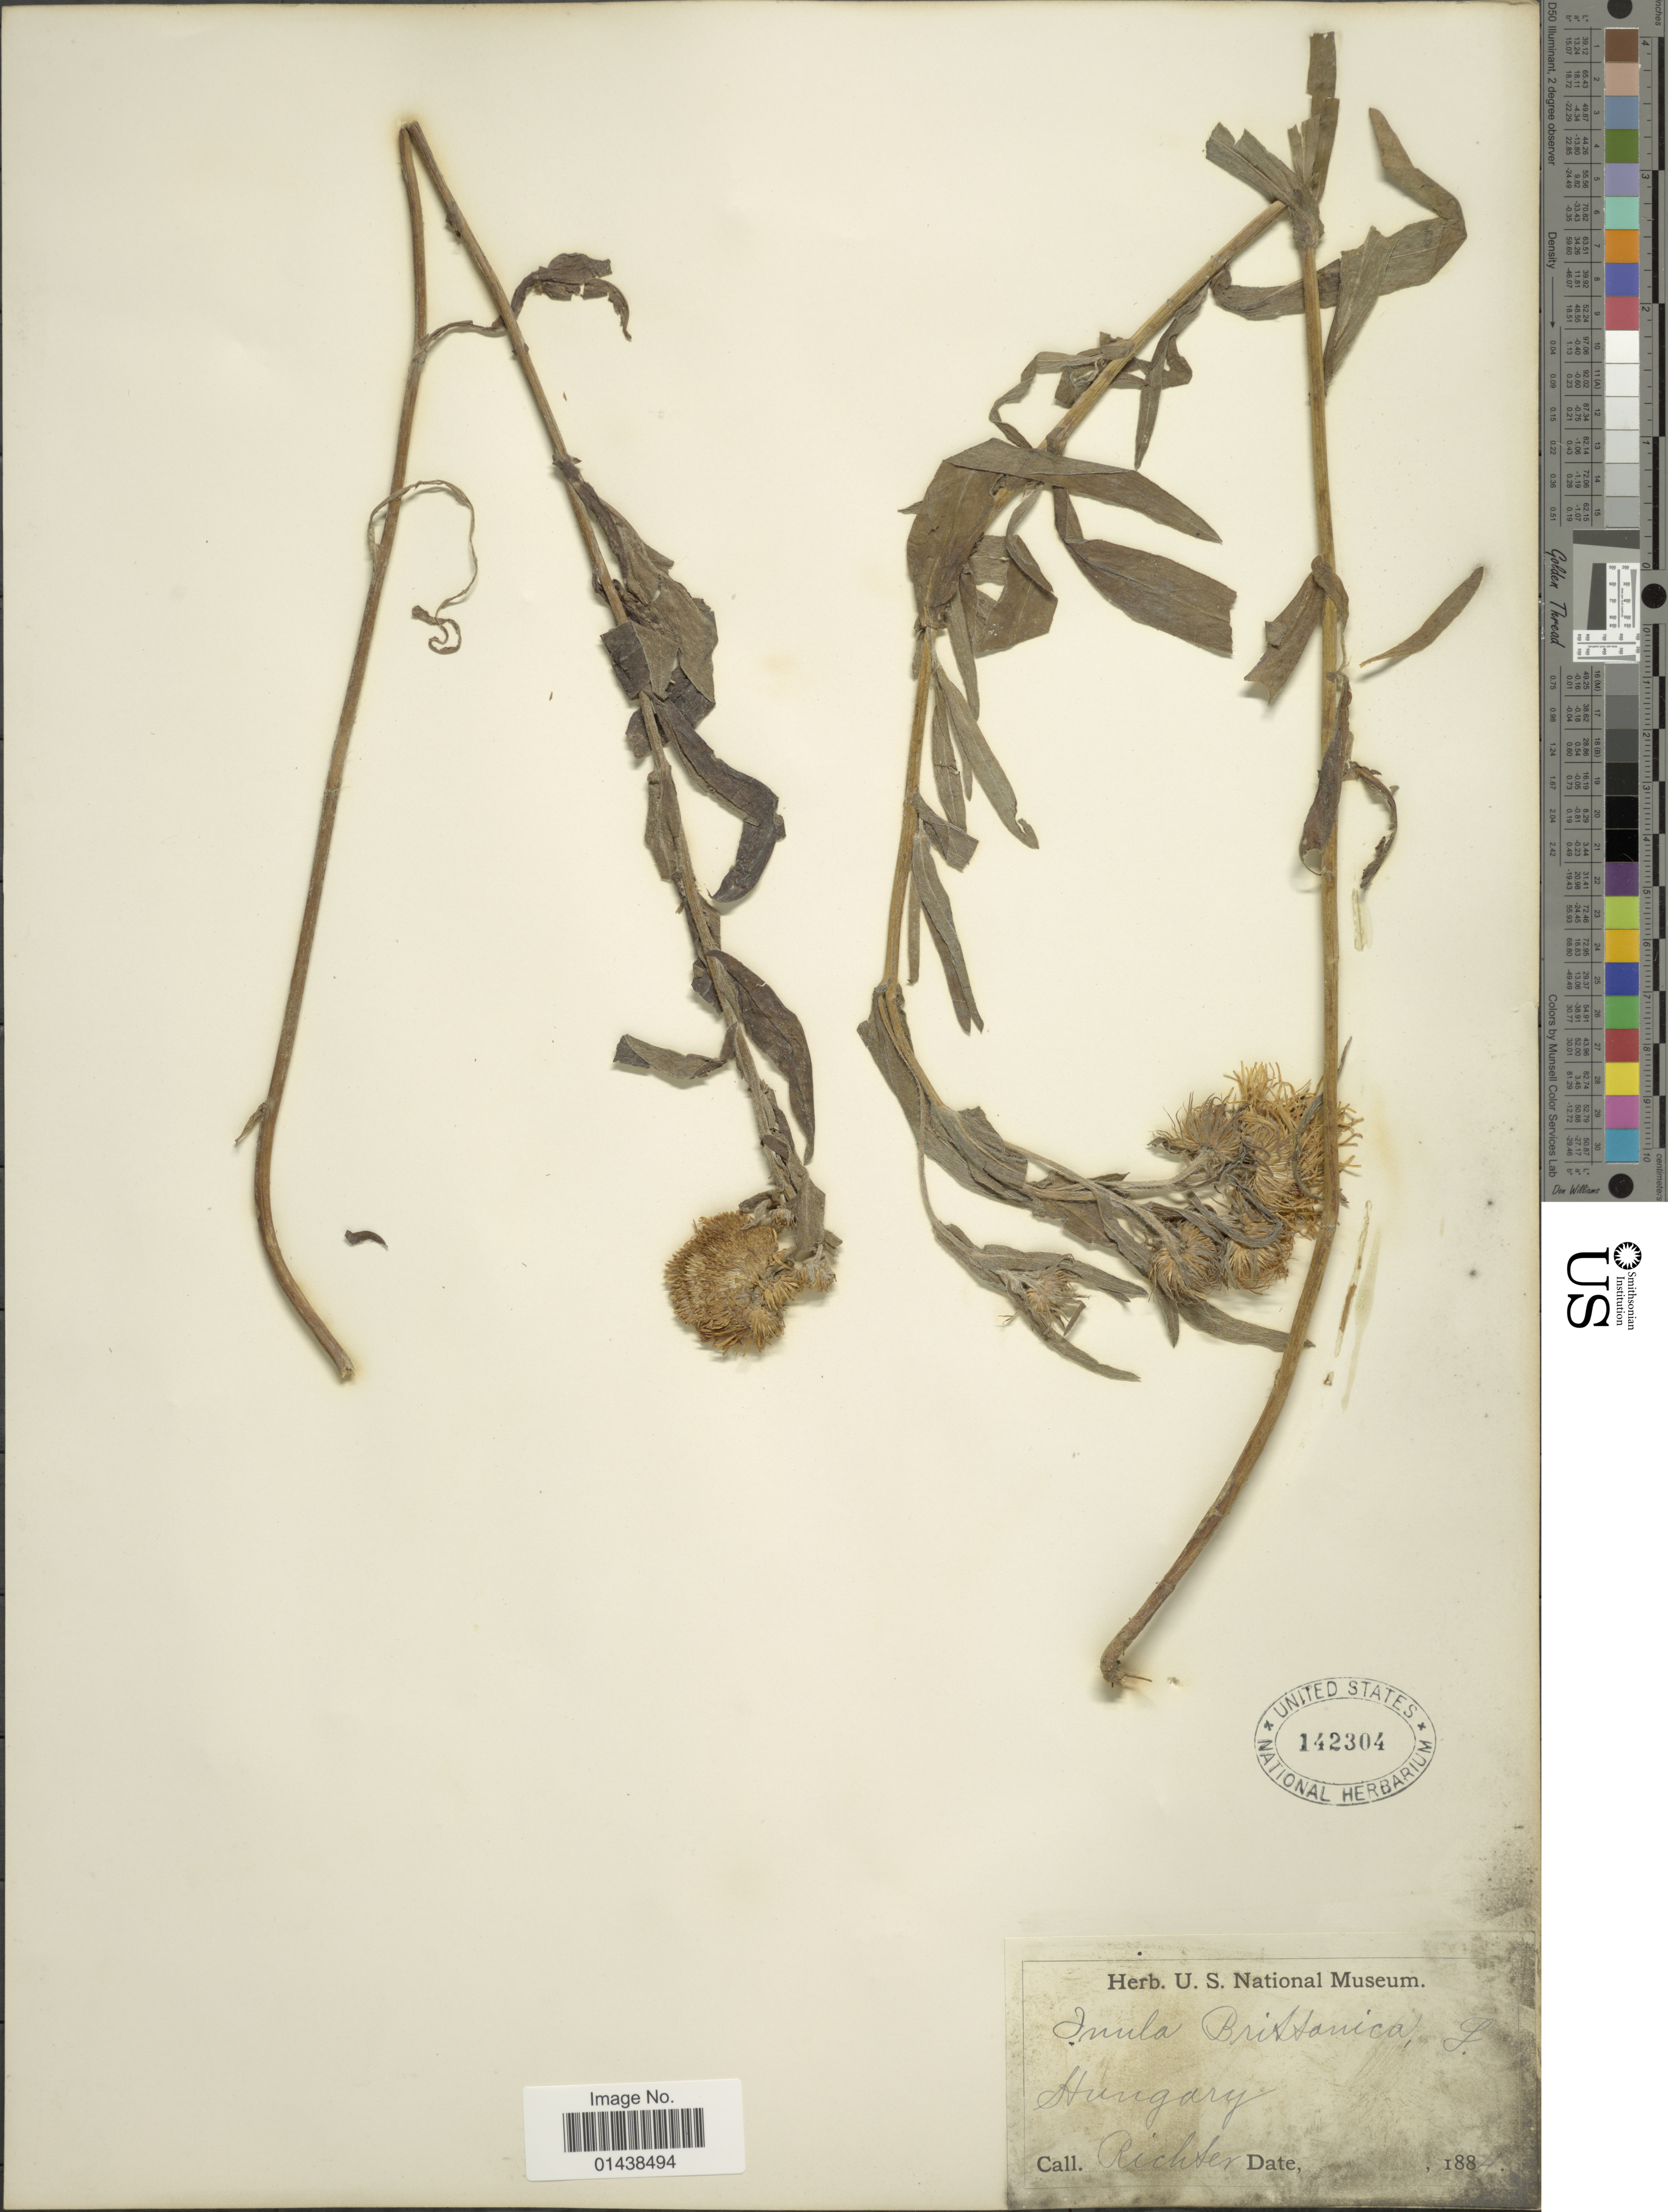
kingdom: Plantae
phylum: Tracheophyta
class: Magnoliopsida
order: Asterales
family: Asteraceae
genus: Inula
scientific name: Inula britannica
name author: L.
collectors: -- Richter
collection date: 1884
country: Hungary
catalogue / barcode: US 142304